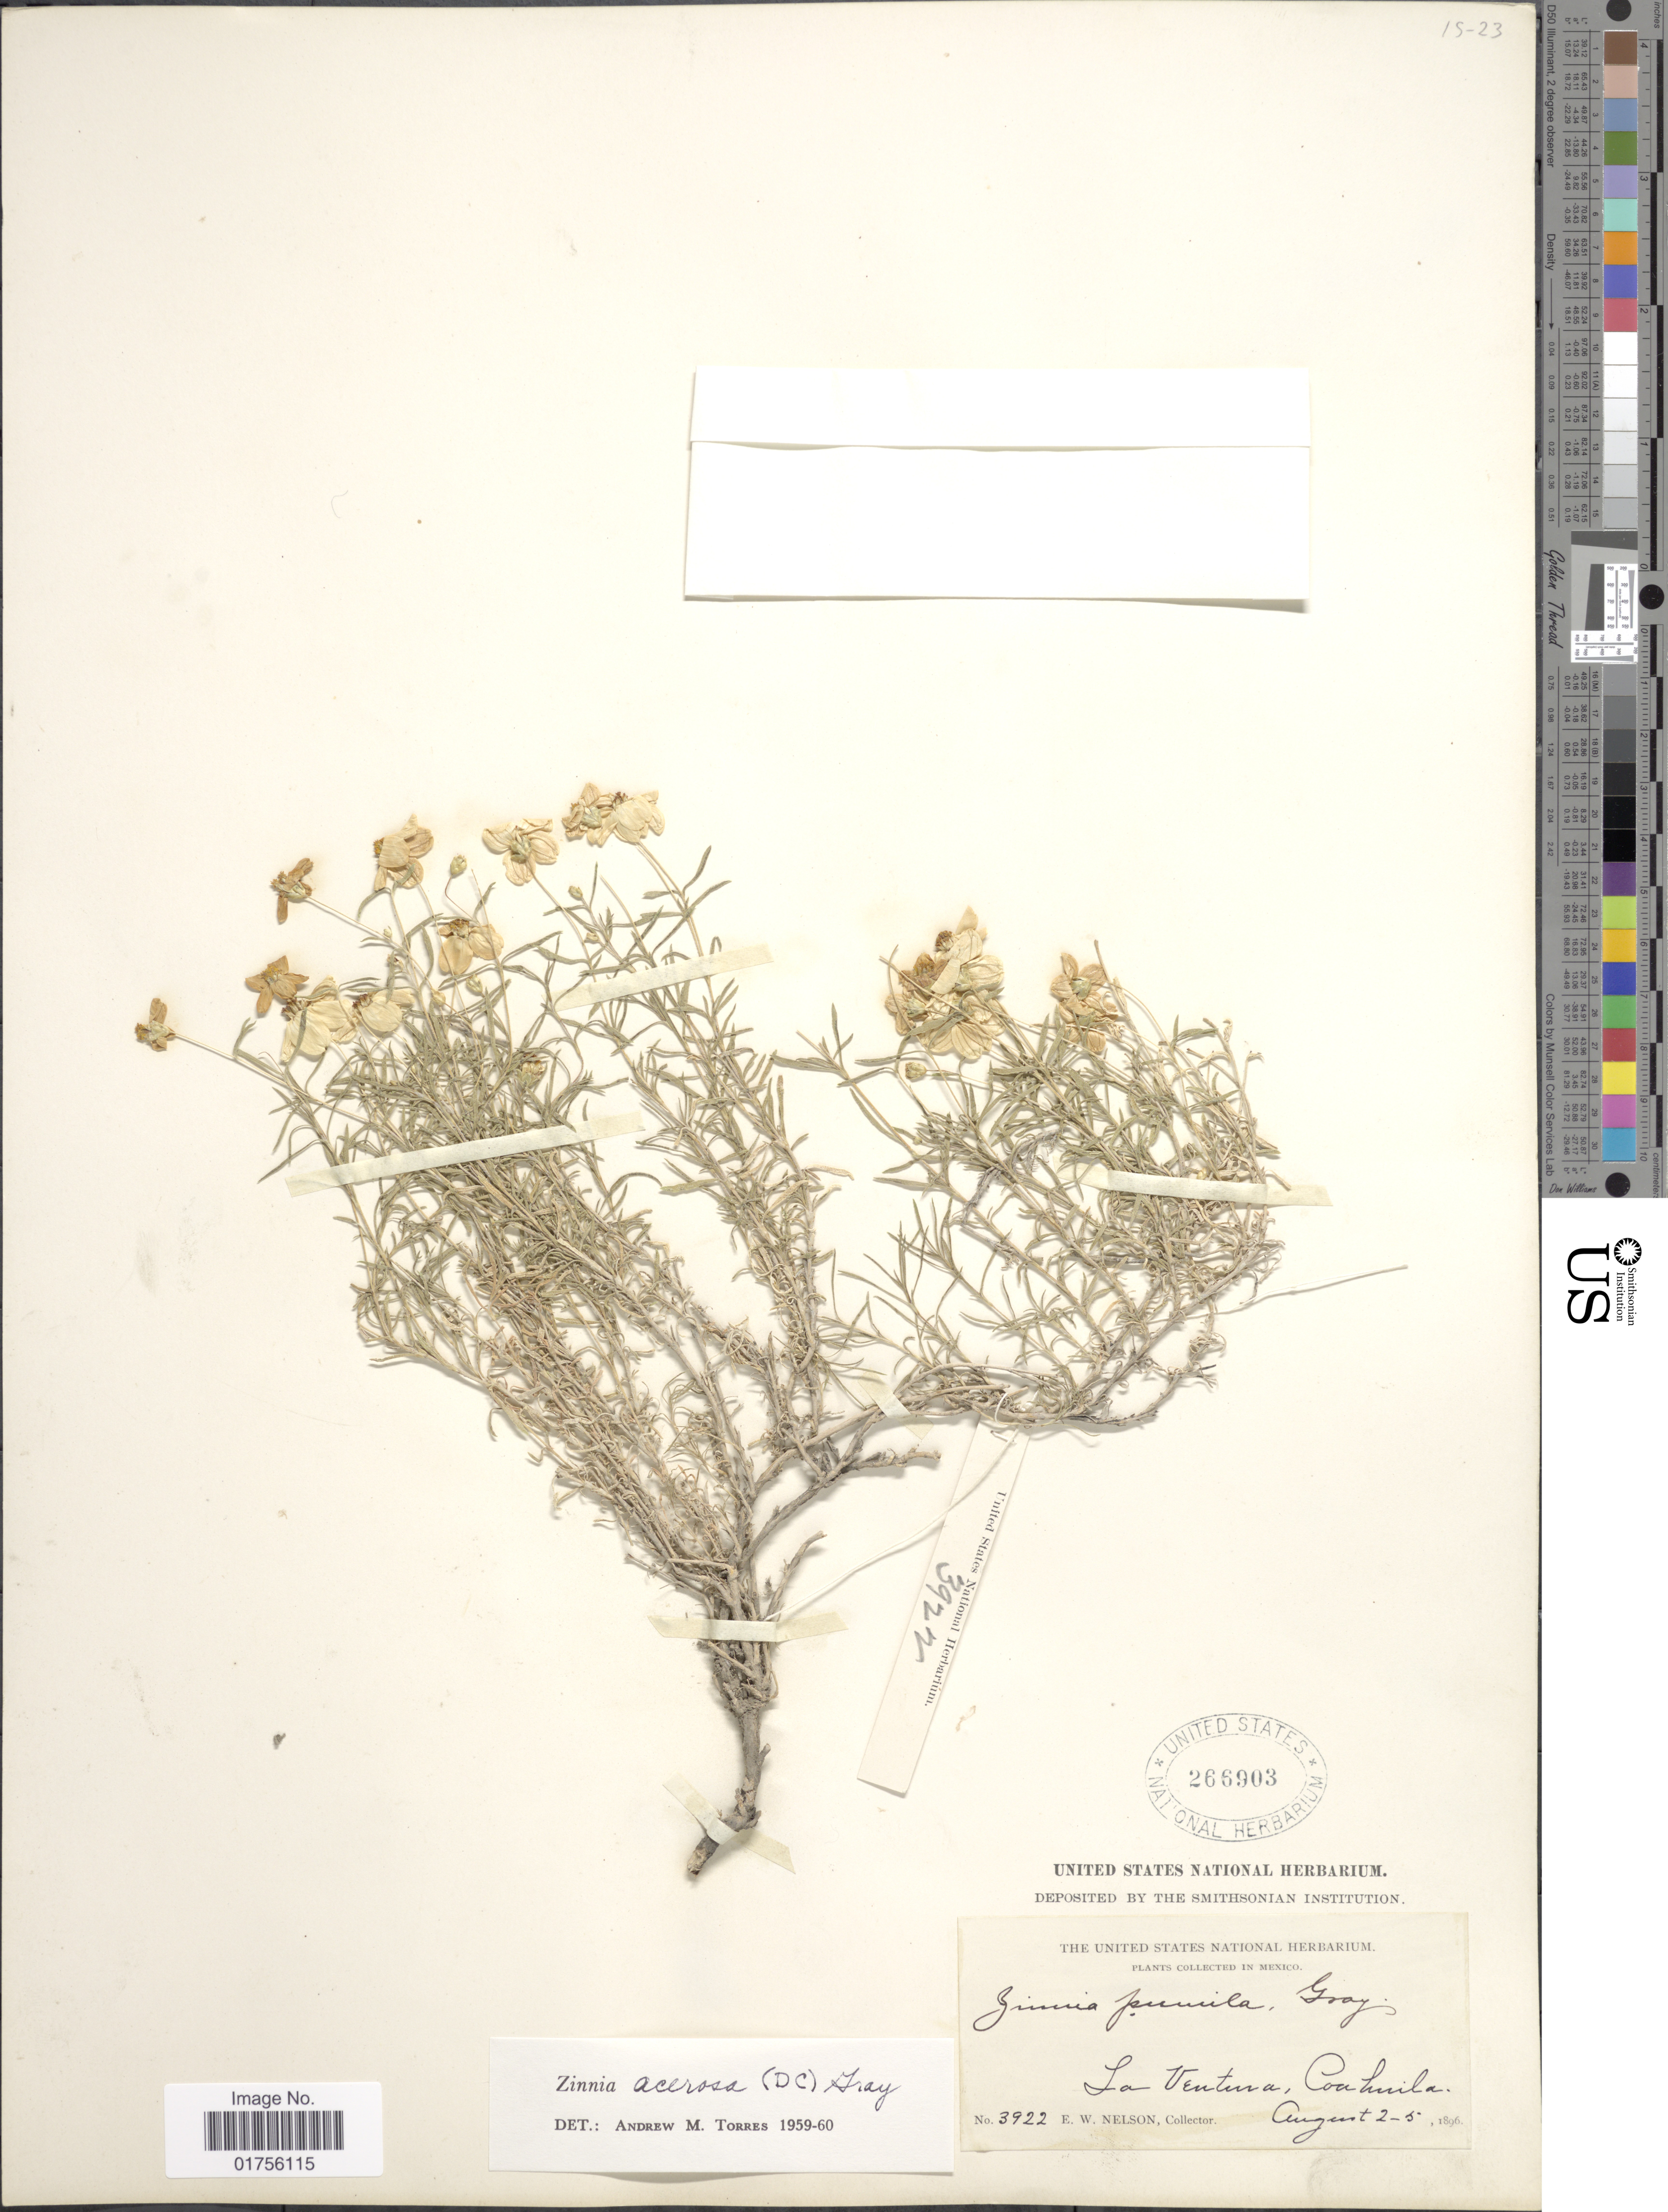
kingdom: Plantae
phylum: Tracheophyta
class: Magnoliopsida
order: Asterales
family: Asteraceae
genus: Zinnia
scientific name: Zinnia acerosa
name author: (DC.) A. Gray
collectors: E. W. Nelson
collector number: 3922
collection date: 1896-08-02/1896-08-05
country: Mexico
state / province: Coahuila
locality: La Ventura, Coahuila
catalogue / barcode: US 266903